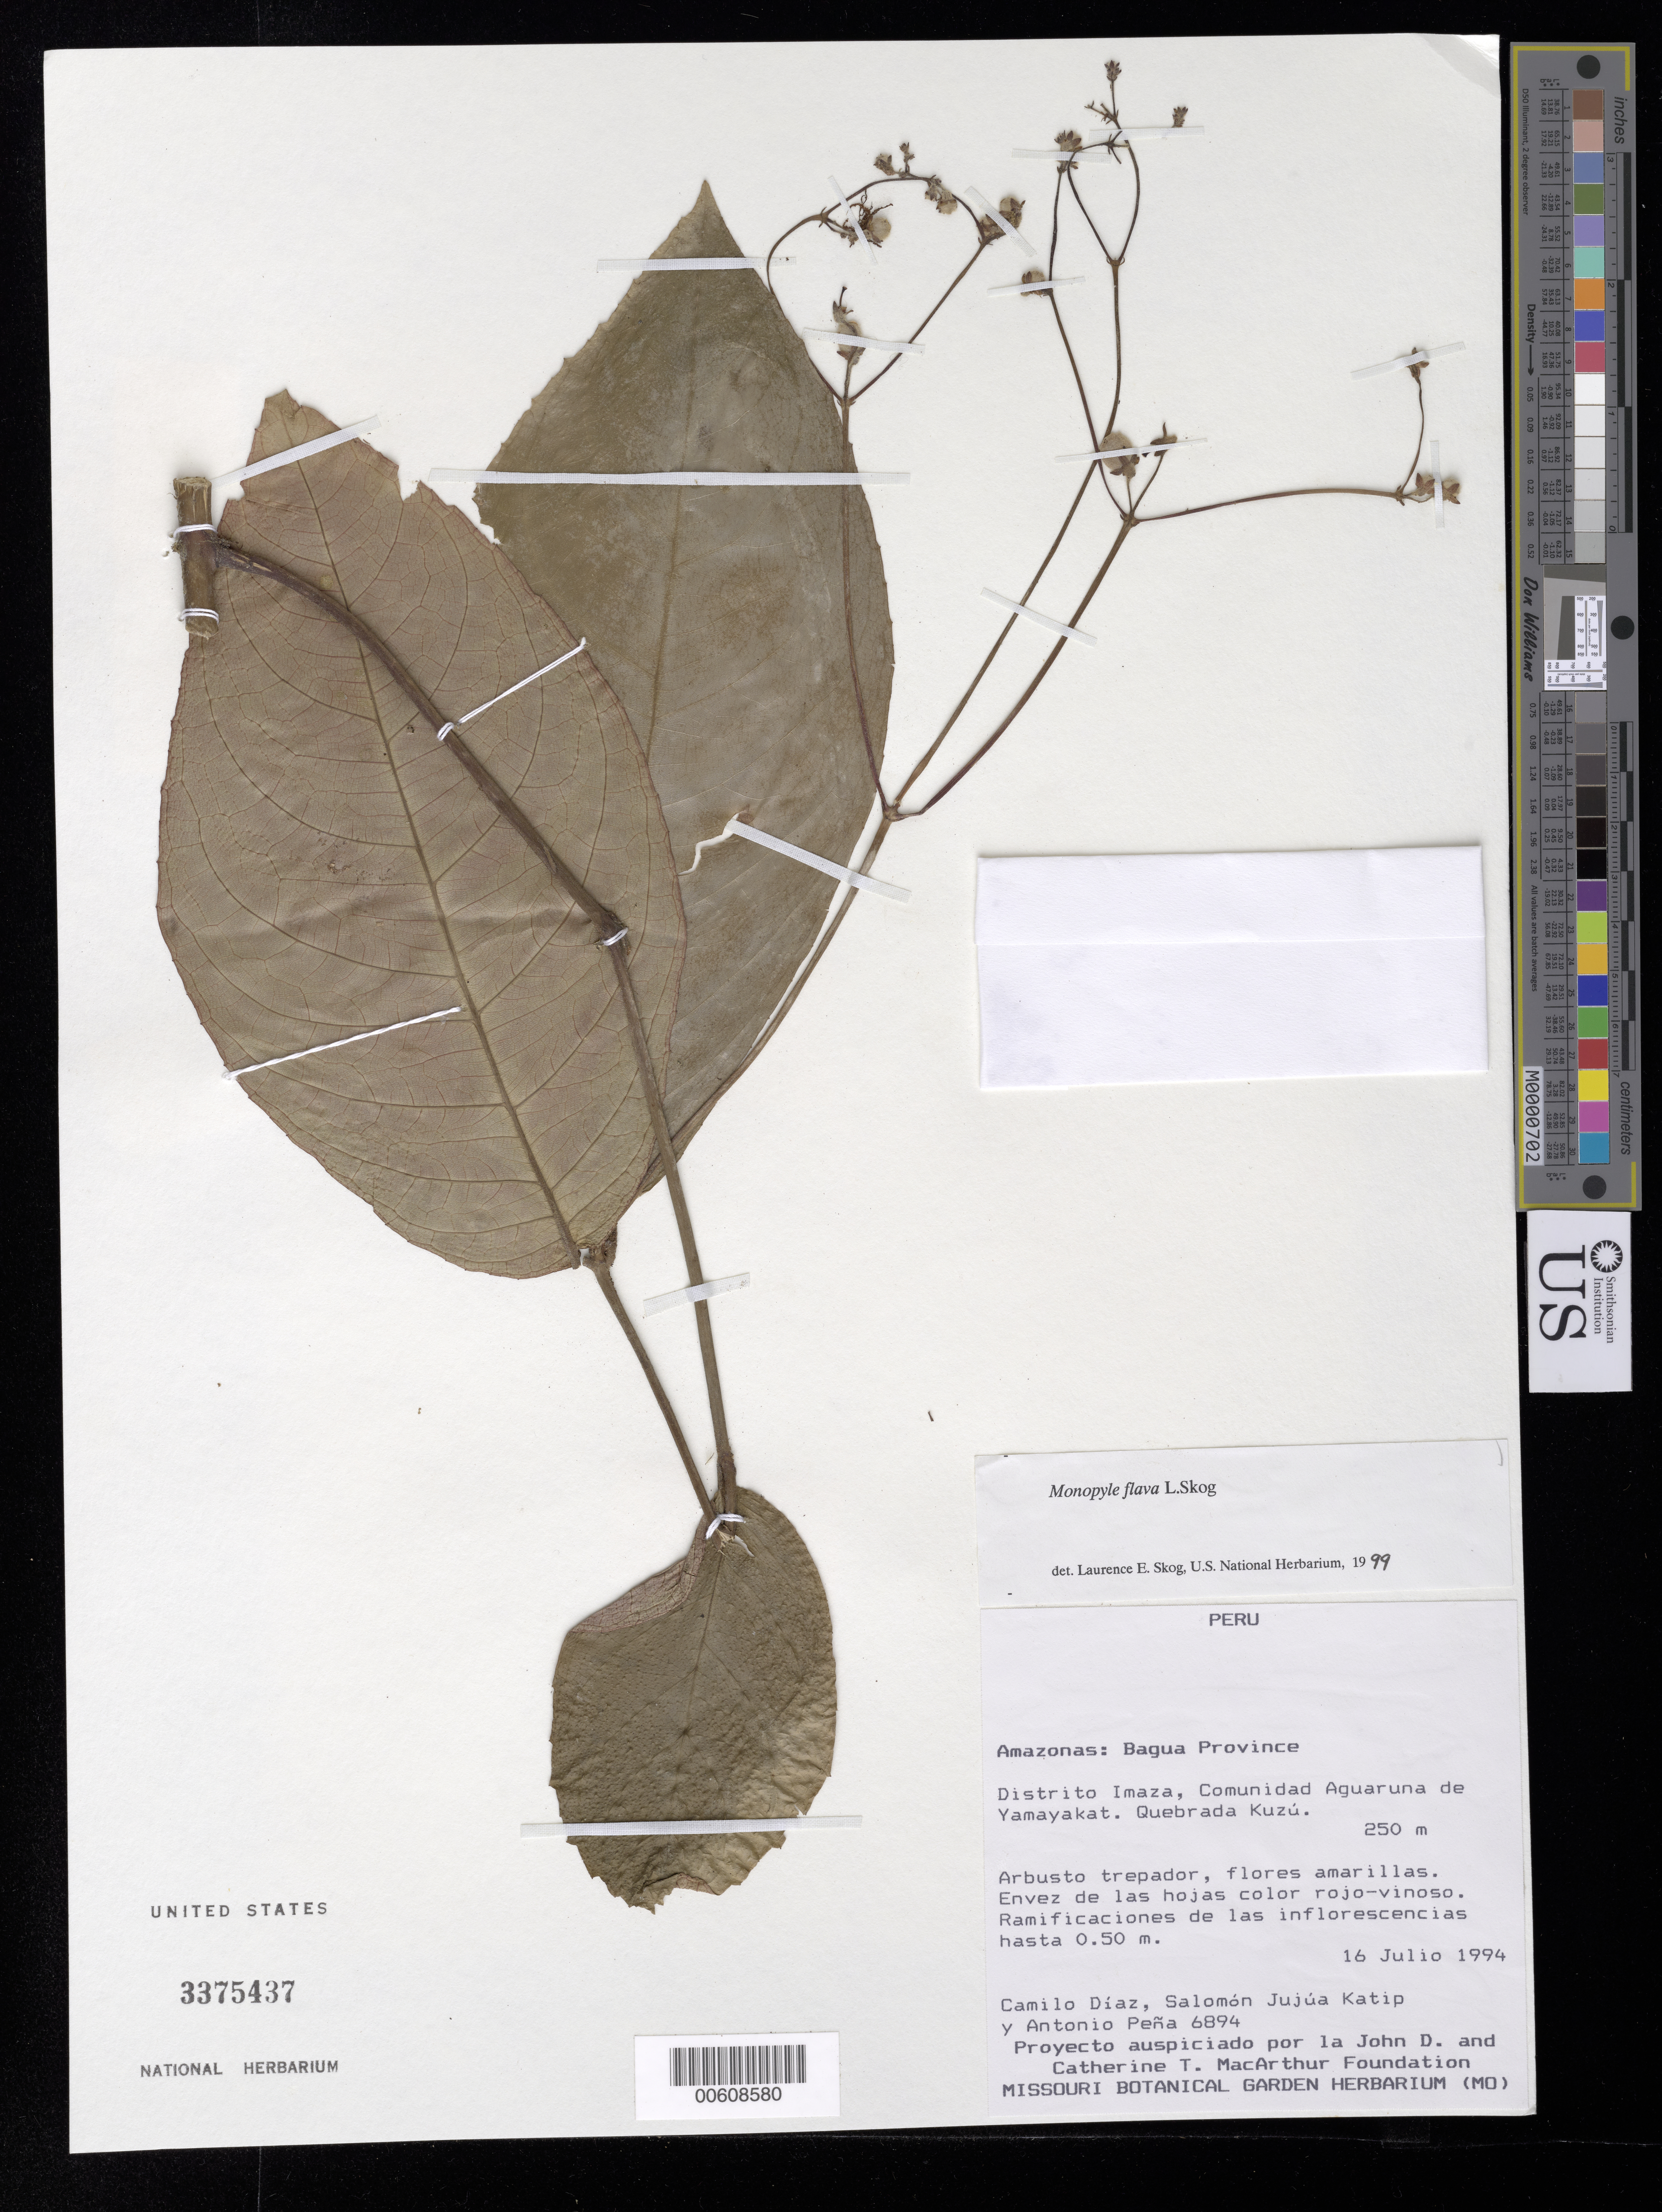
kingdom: Plantae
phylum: Tracheophyta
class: Magnoliopsida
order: Lamiales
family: Gesneriaceae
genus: Monopyle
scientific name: Monopyle flava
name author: L.E. Skog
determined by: Skog, Laurence E.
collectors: C. Díaz S., S. Jujúa Katip & A. Peña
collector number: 6894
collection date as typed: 16 Jul 1994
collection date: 1994-07-16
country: Peru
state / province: Amazonas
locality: Prov. Bagua; Dtto. Imaza, comunidad Aguaruna de Yamayakat; Quebrada Kuzú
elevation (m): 250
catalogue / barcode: US 3375437